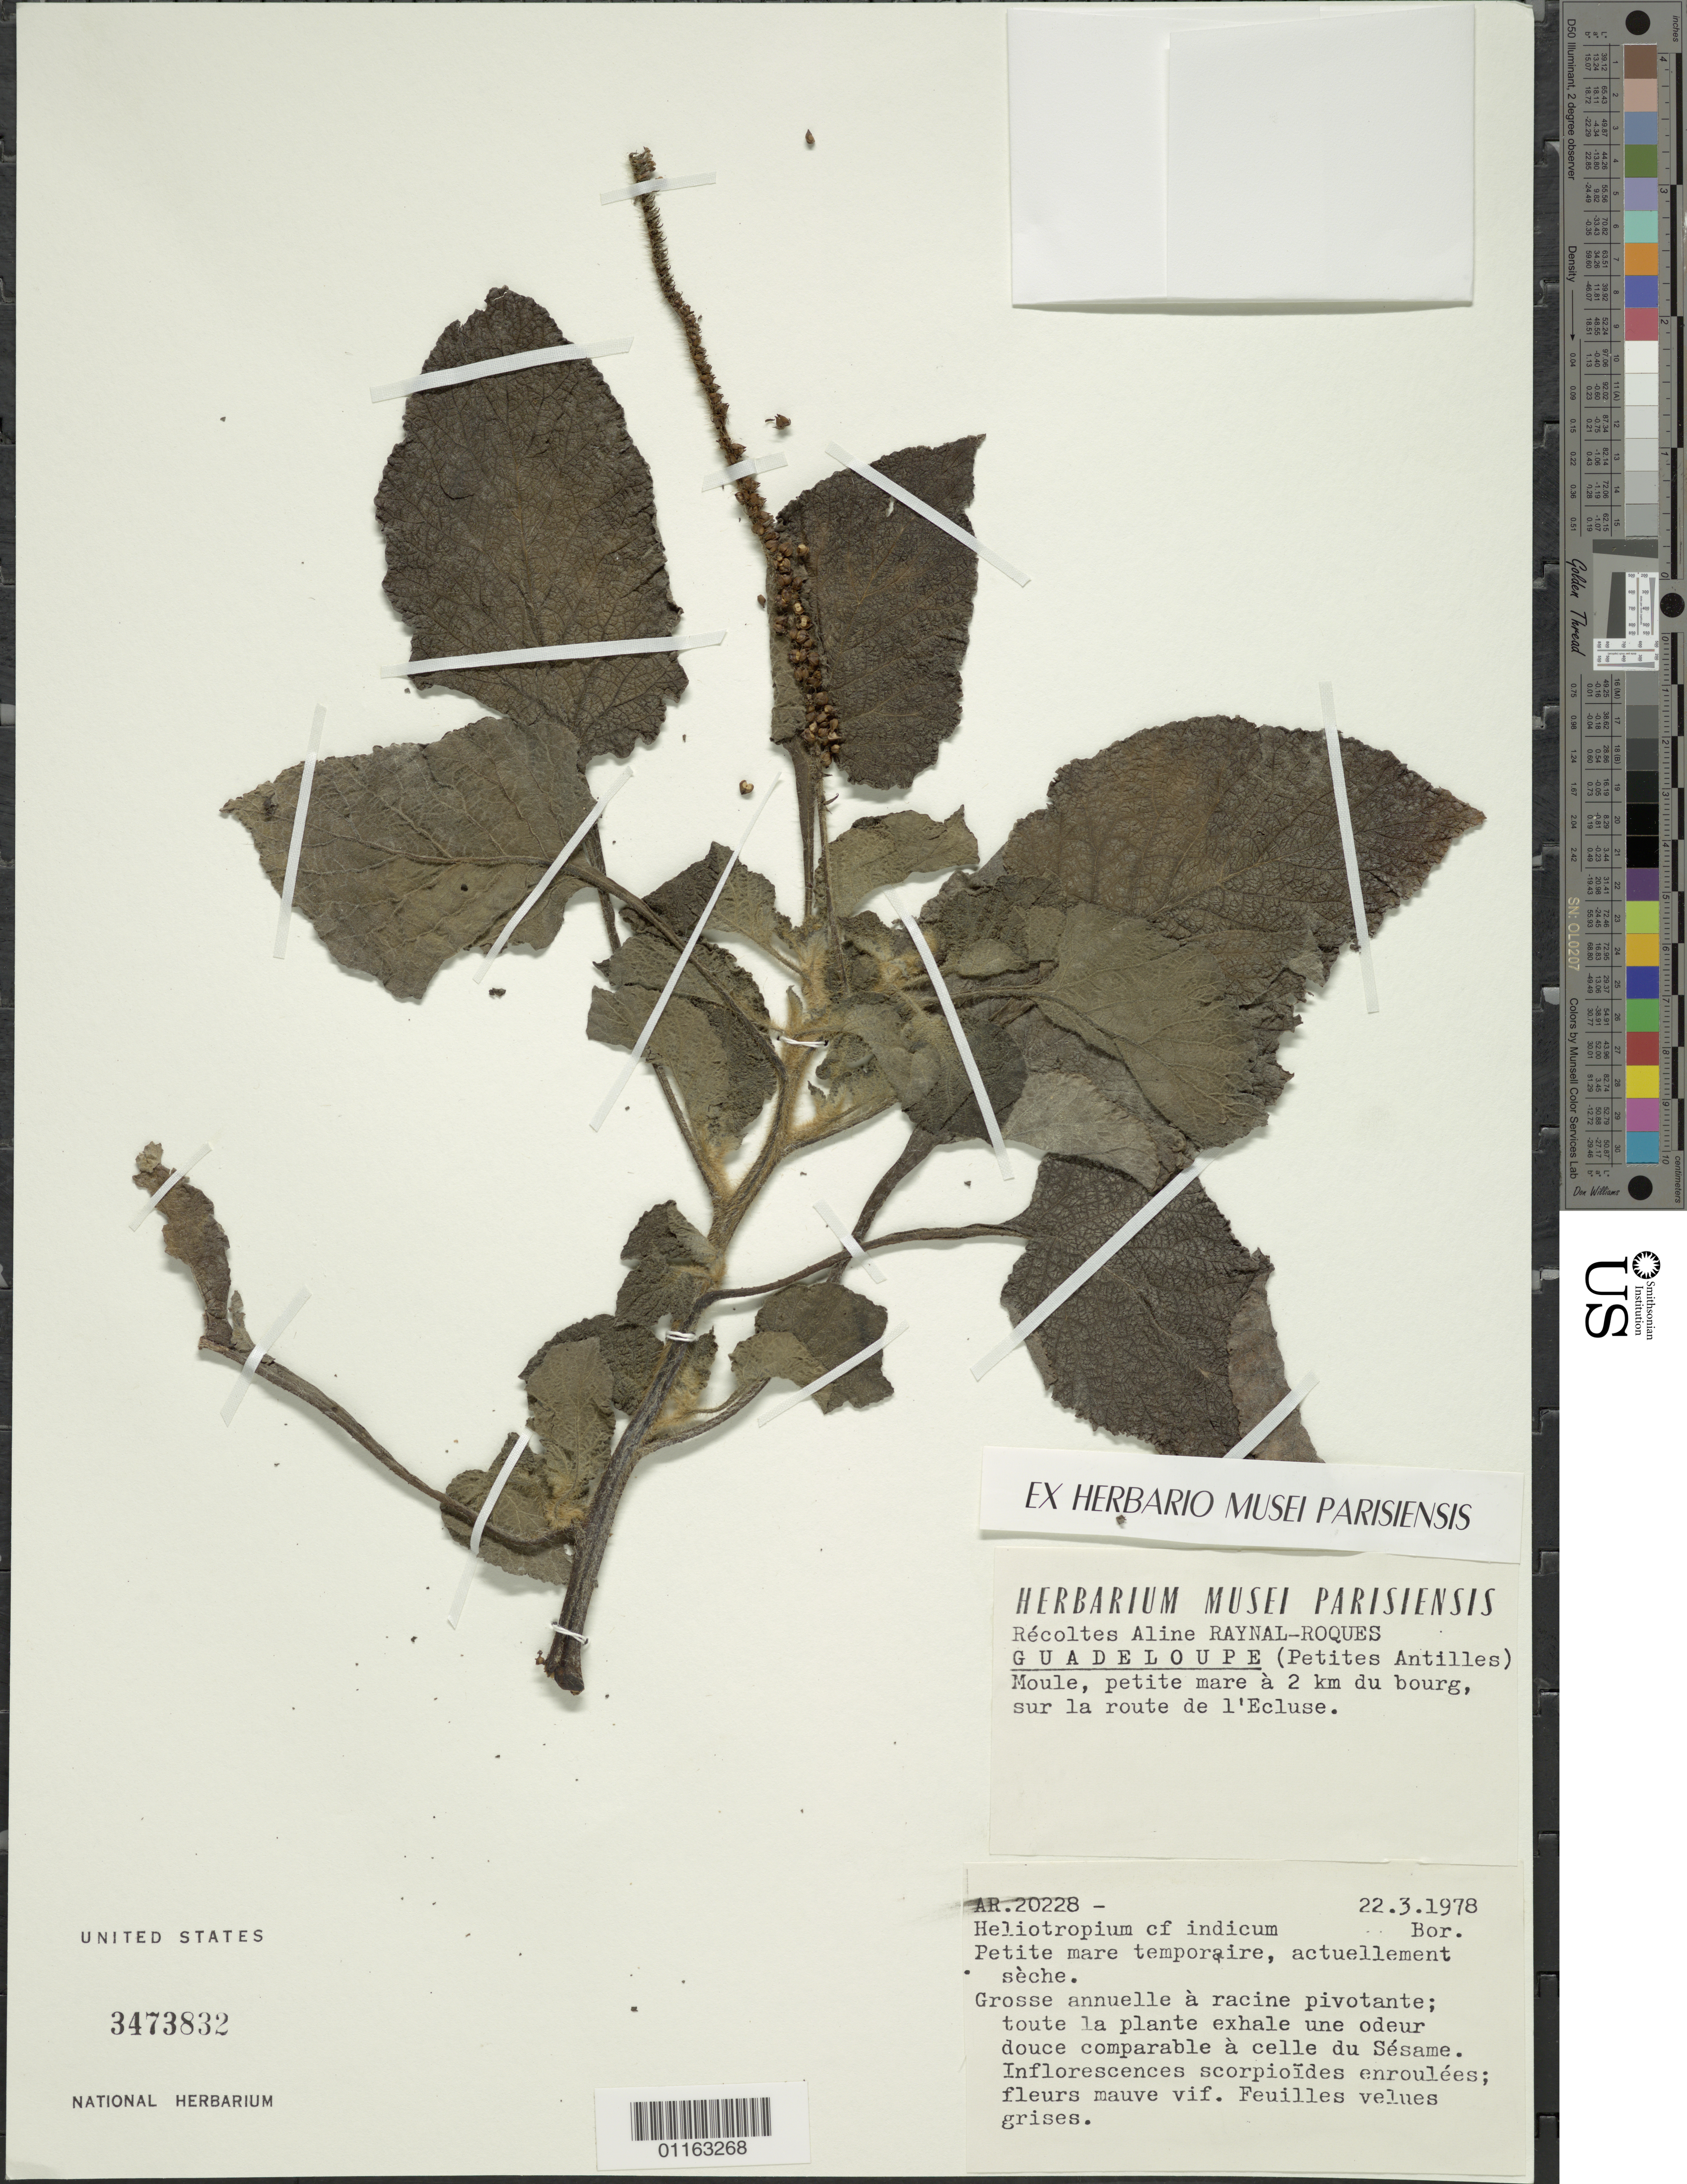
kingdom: Plantae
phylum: Tracheophyta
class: Magnoliopsida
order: Boraginales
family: Heliotropiaceae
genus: Heliotropium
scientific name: Heliotropium indicum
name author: L.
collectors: A. M. Raynal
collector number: AR.20228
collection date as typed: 22 Mar 1978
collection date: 1978-03-22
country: Guadeloupe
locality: Moule; Petite mare temporaire, actuellement seche a 2km. du bourg, sur la route de l'Ecluse.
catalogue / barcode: US 3473832